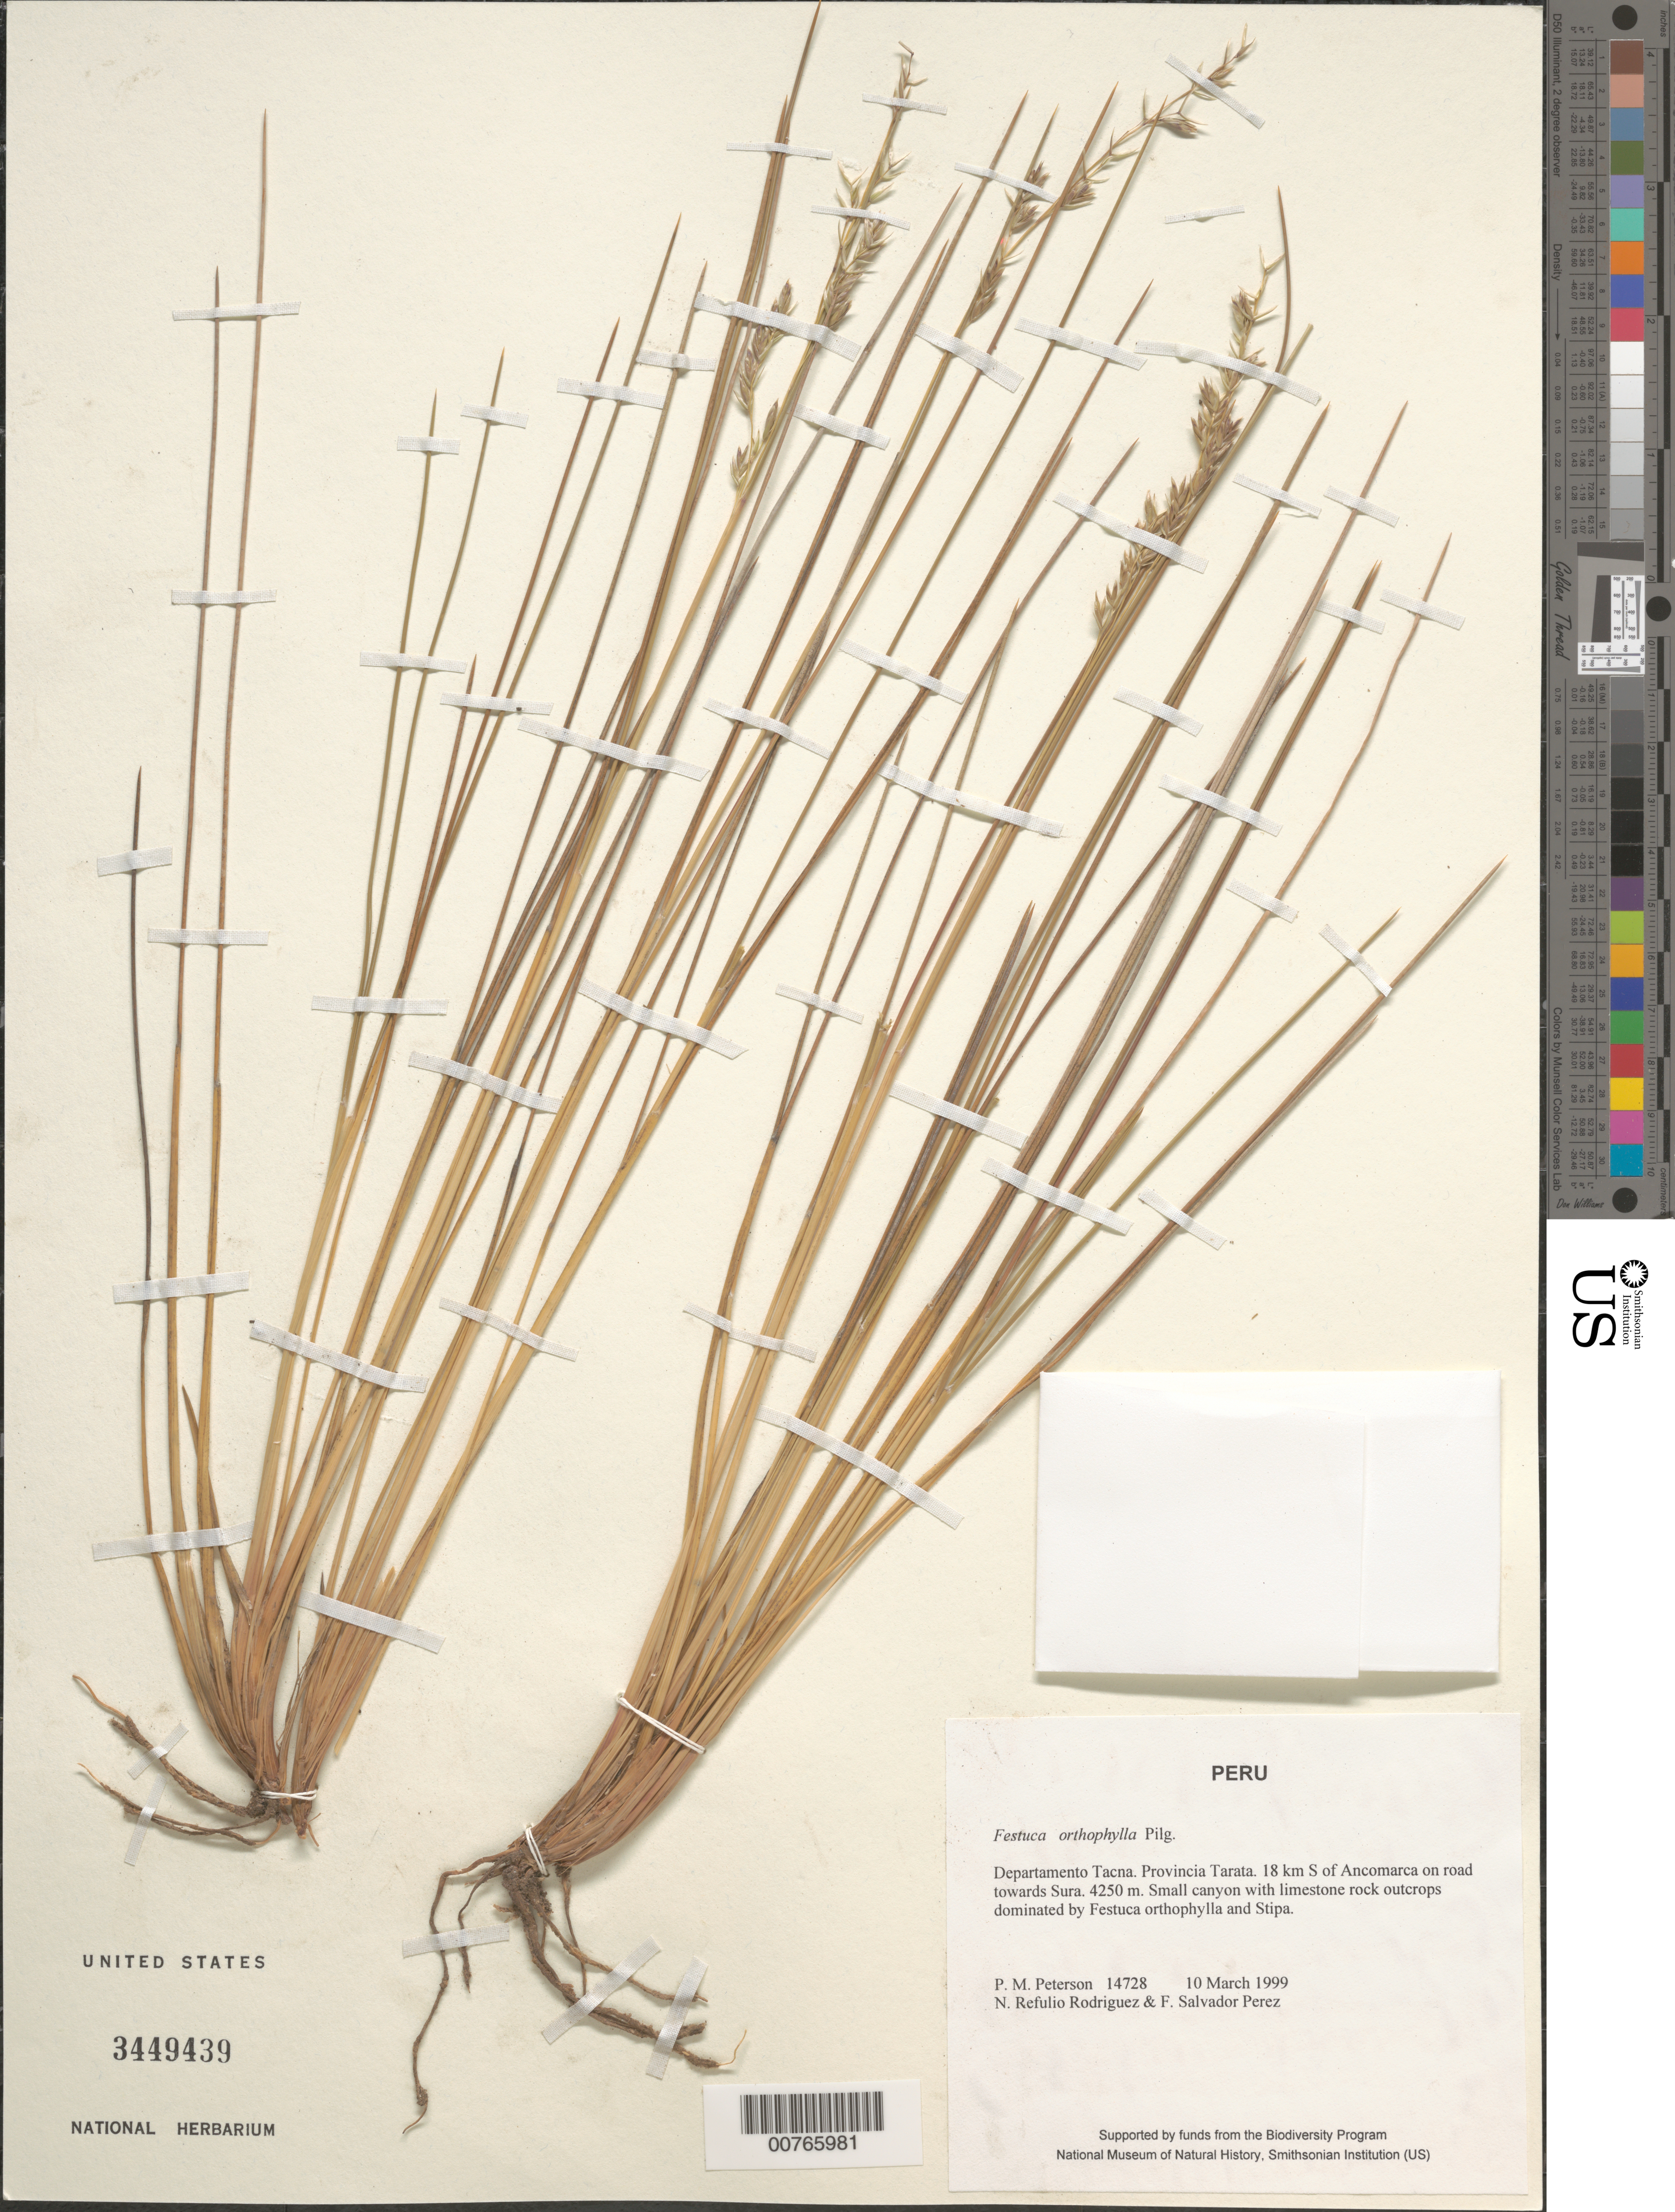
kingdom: Plantae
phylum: Tracheophyta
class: Liliopsida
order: Poales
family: Poaceae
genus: Festuca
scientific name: Festuca orthophylla var. boliviana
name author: Pilg.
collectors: P. M. Peterson, N. Refulio-Rodríguez & F. Salvador Perez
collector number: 14728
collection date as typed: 10 Mar 1999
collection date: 1999-03-10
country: Peru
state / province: Tacna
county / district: Tarata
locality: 18 km S of Ancomarca on road towards Sura.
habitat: Small canyon with limestone rock outcrops dominated by Festuca orthophylla and Stipa.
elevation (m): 4250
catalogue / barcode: US 3449439